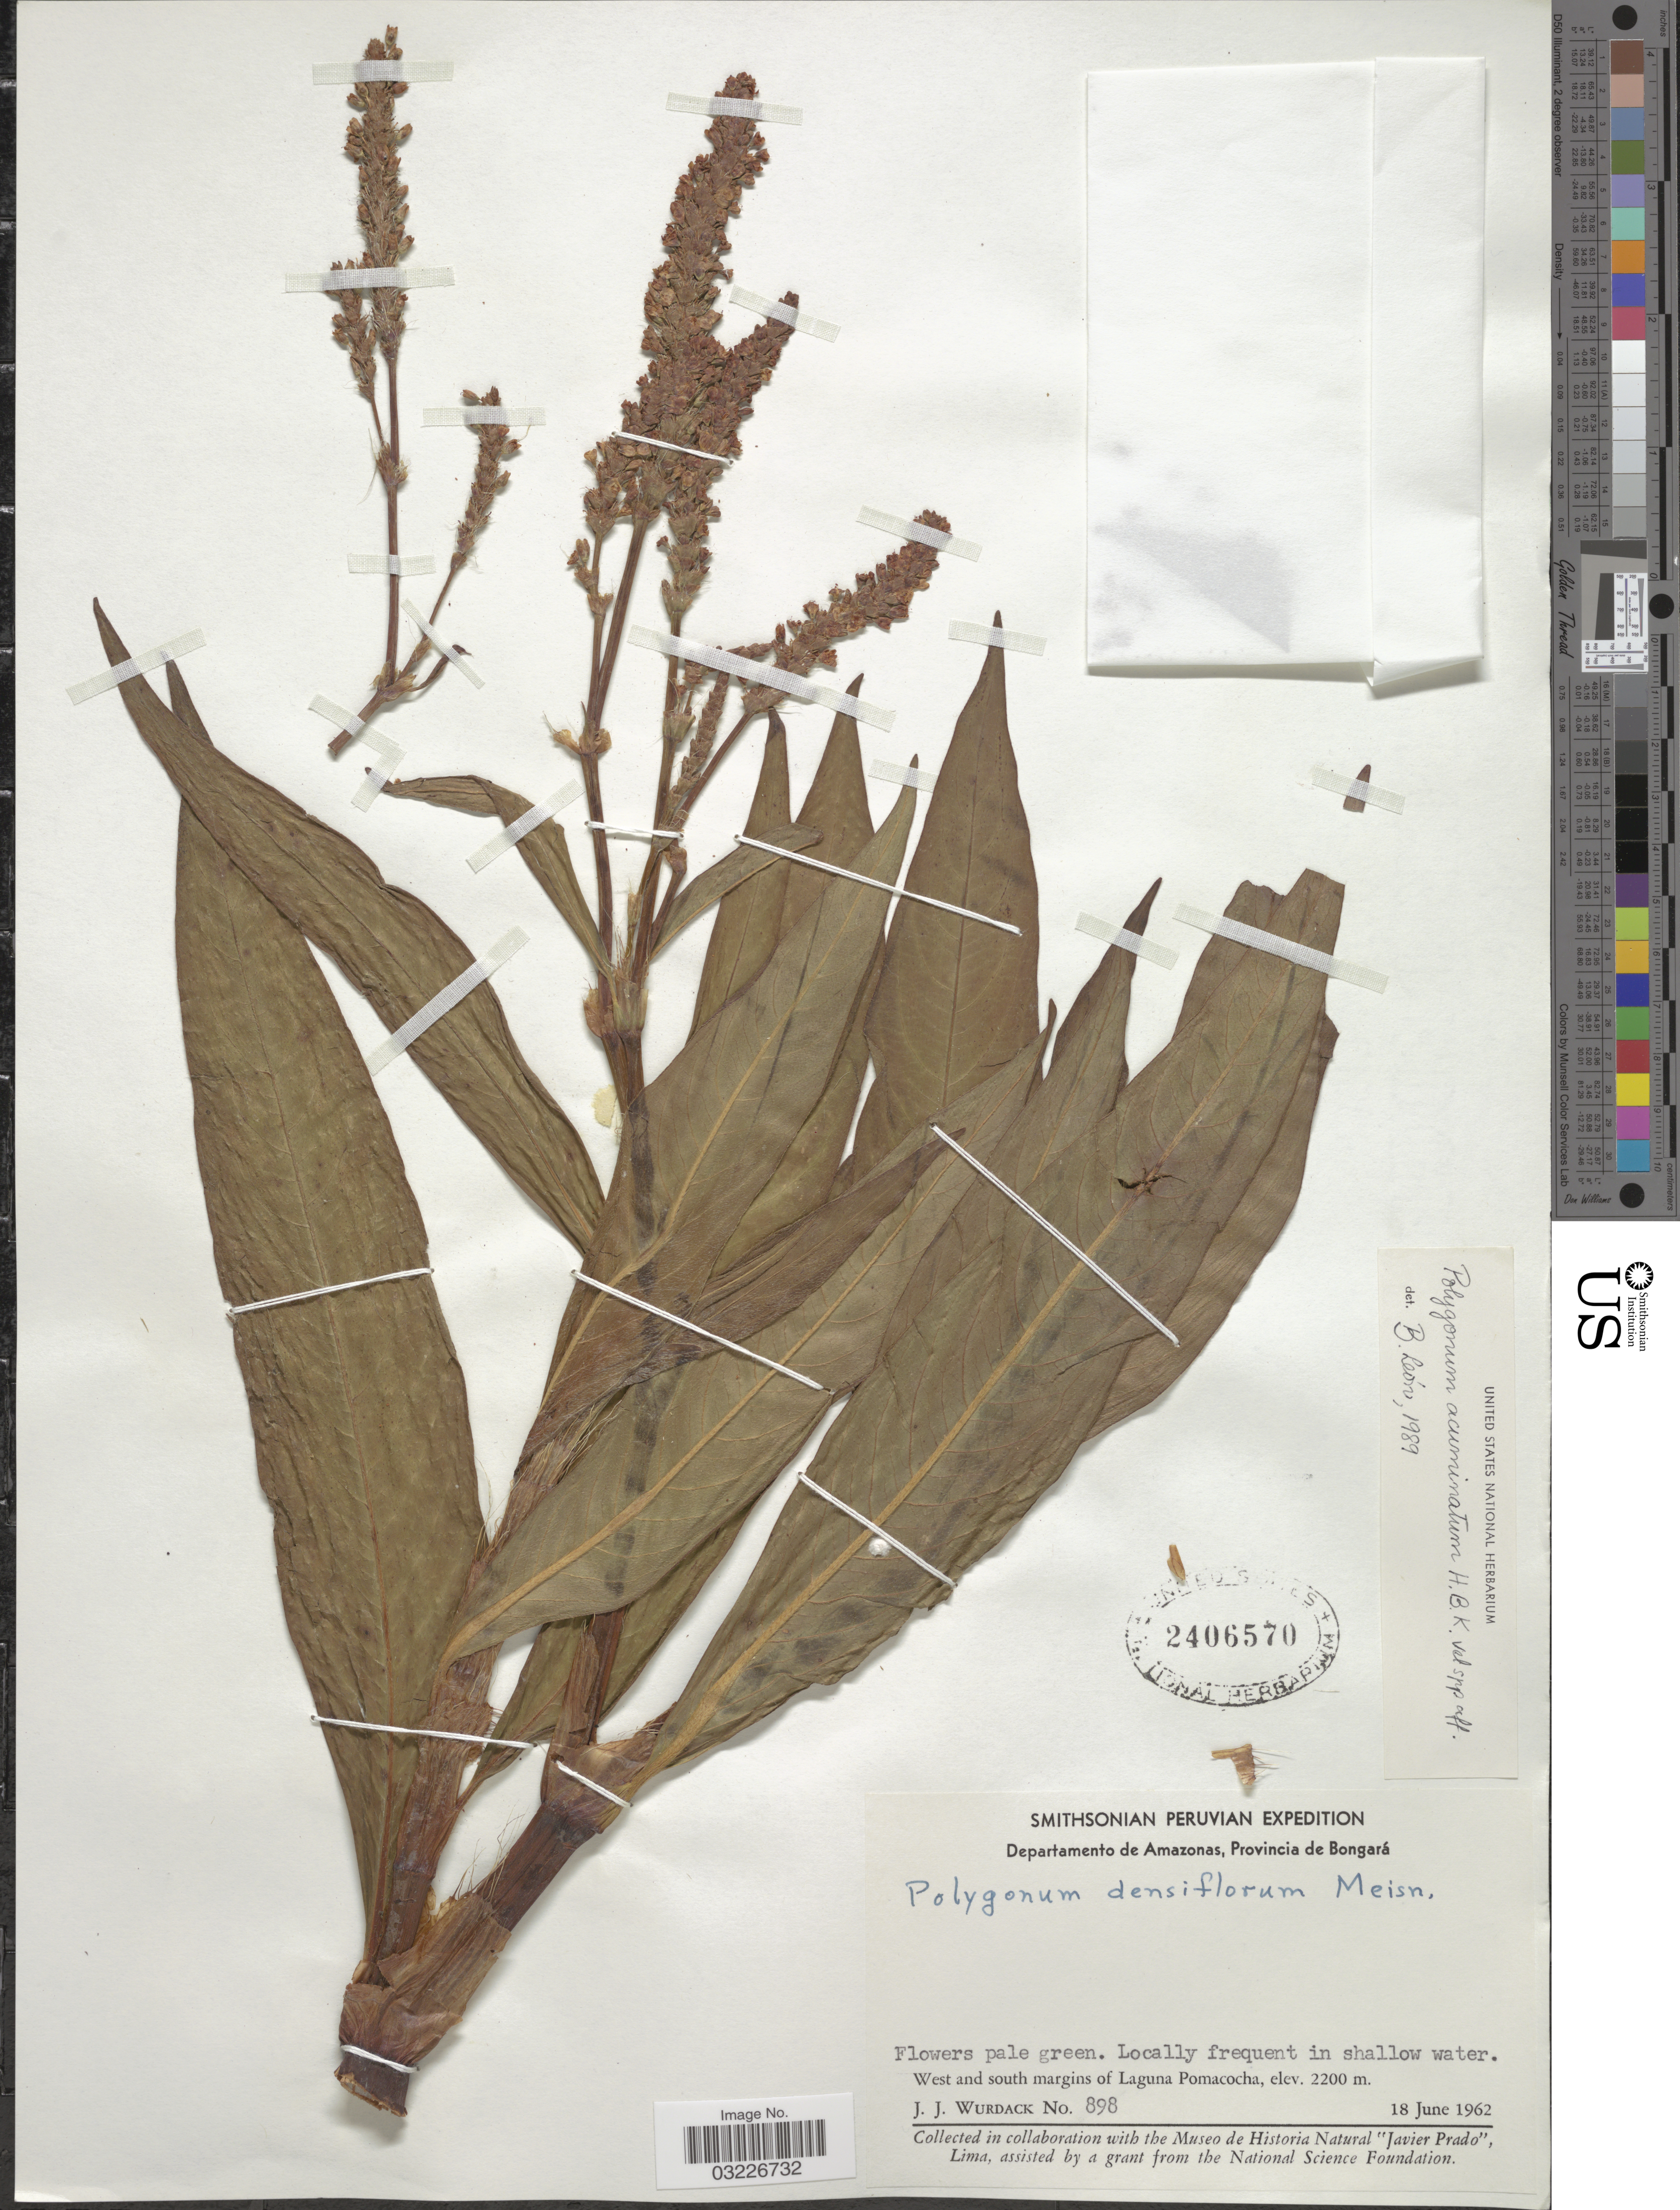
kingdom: Plantae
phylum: Tracheophyta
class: Magnoliopsida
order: Caryophyllales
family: Polygonaceae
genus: Persicaria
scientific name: Persicaria sp.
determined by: Atha, D. E.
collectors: J. J. Wurdack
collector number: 898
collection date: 1962-06-18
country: Peru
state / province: Amazonas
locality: Departamento de Amazonas, Provincia de Bongará. West and south margins of Laguna Pomacocha.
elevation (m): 2200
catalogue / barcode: US 2406570